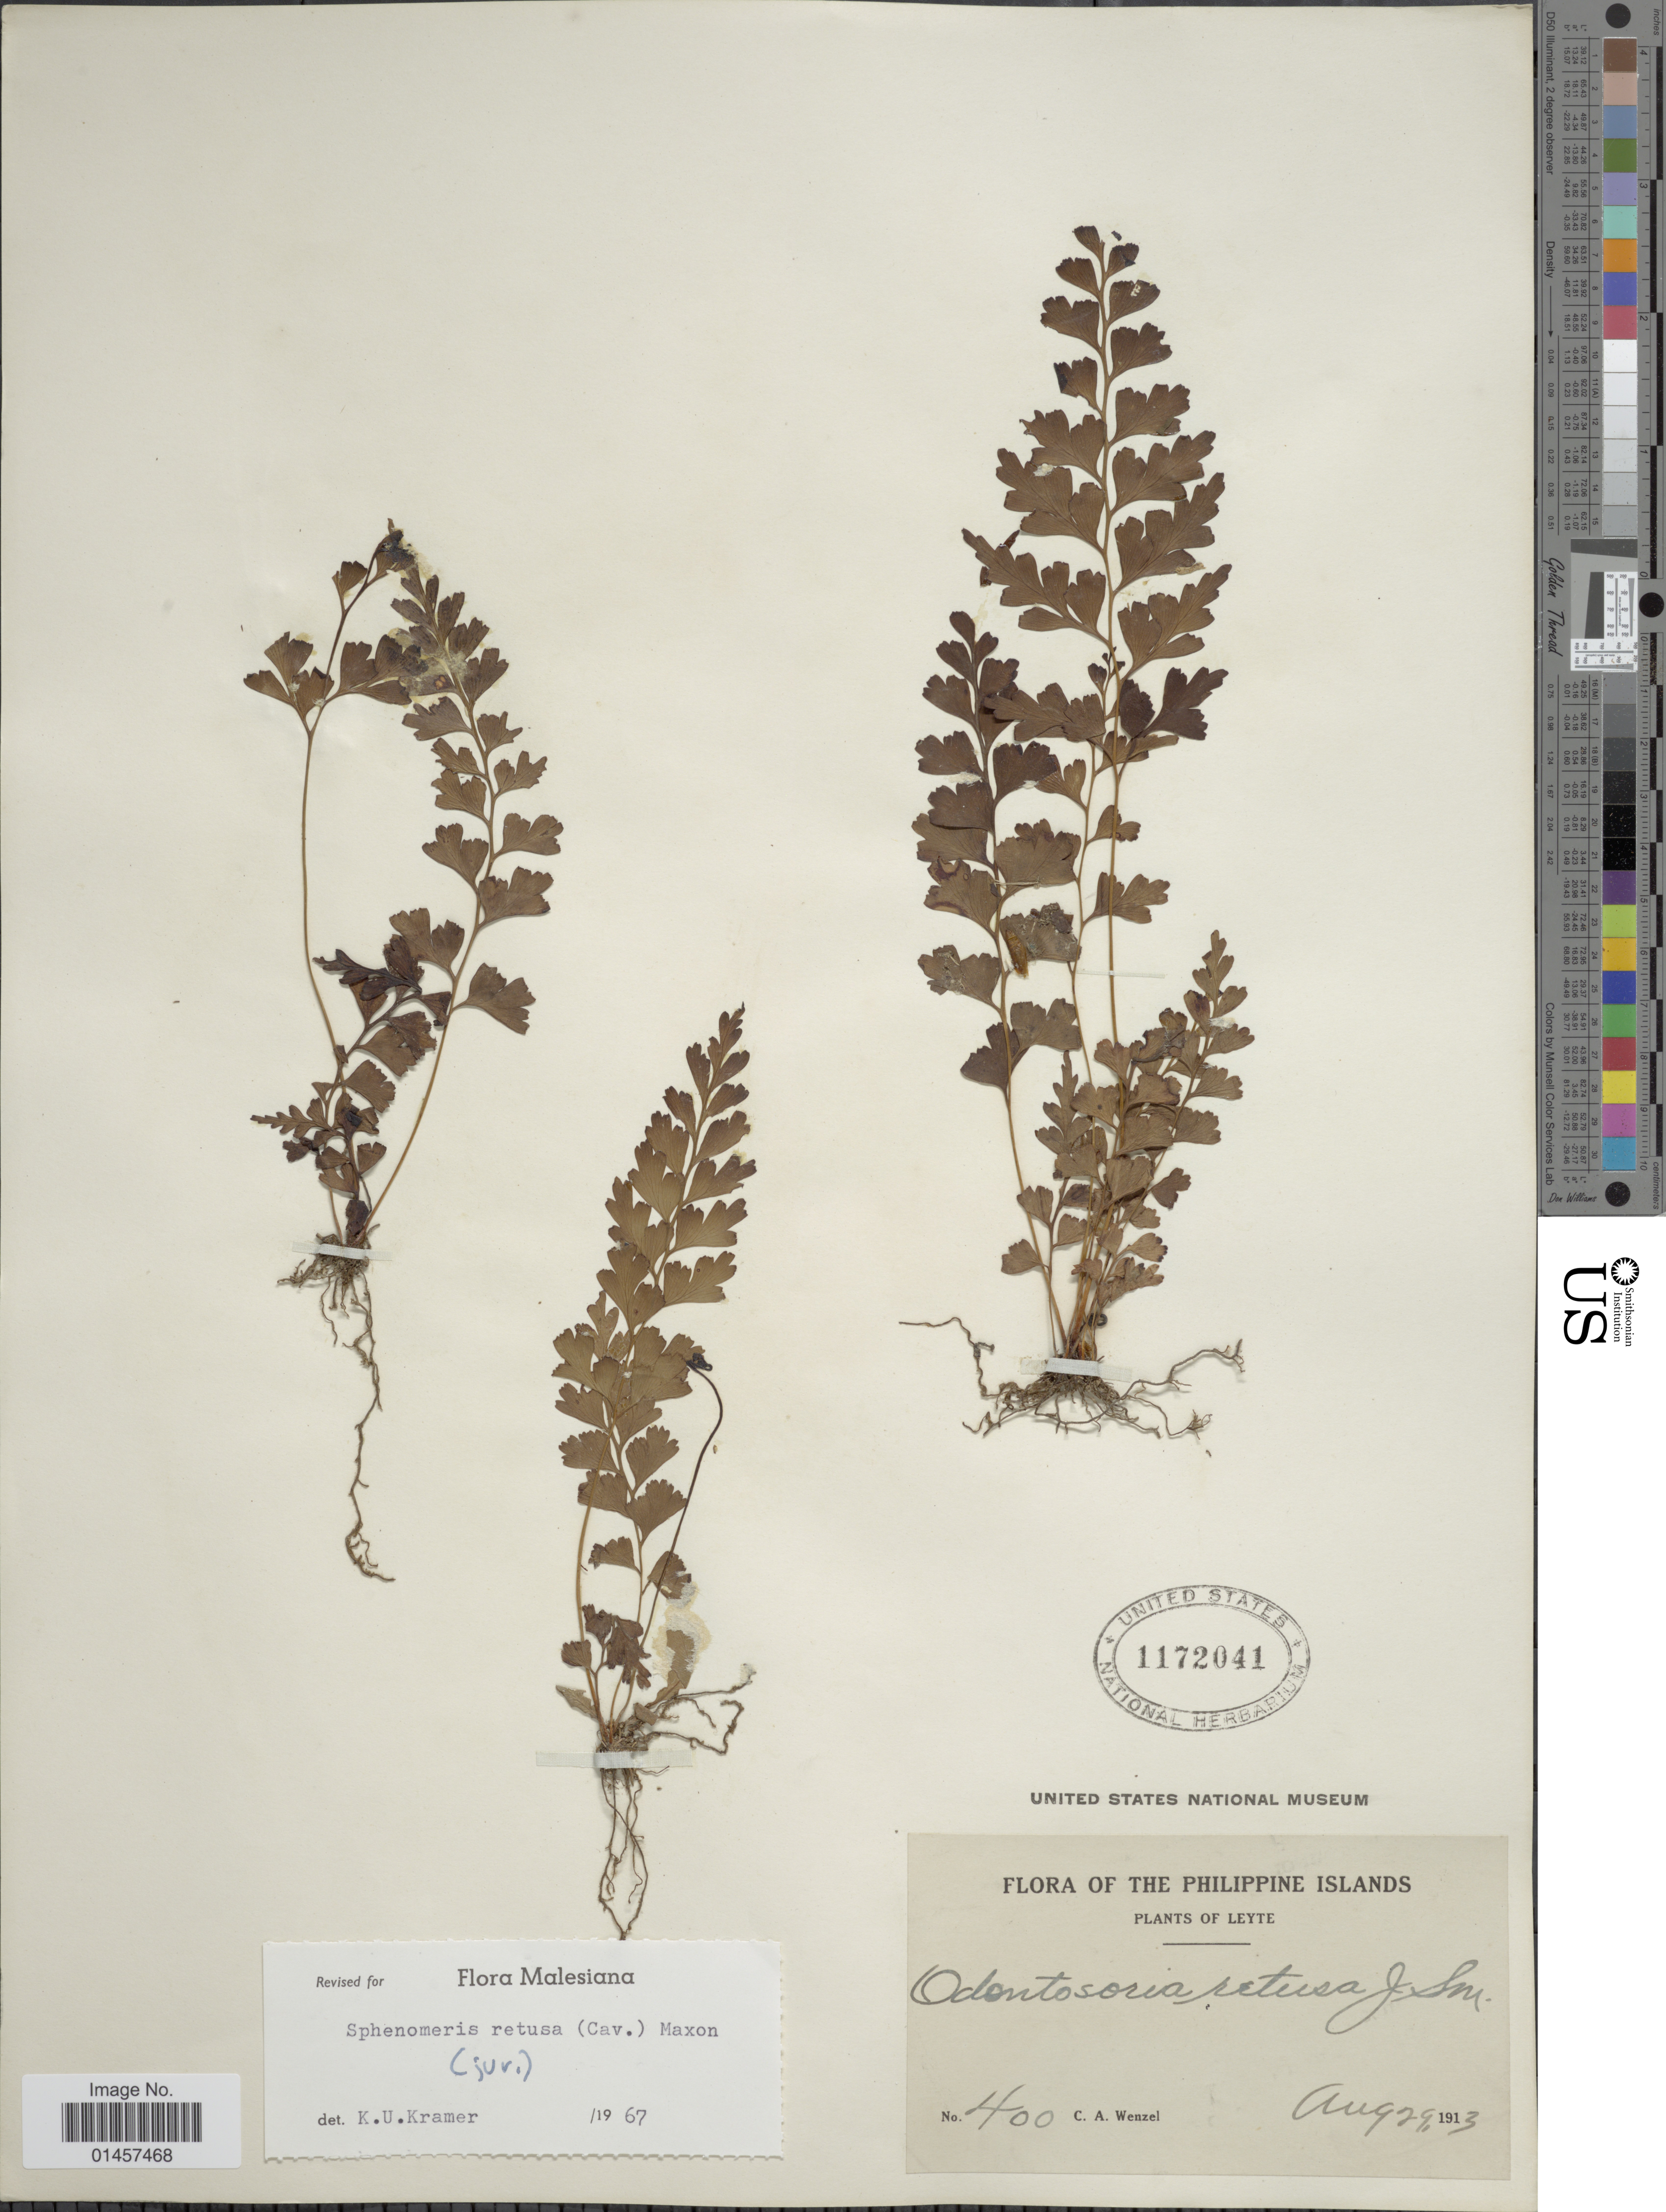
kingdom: Plantae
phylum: Tracheophyta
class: Polypodiopsida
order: Polypodiales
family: Lindsaeaceae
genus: Sphenomeris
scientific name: Sphenomeris retusa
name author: (Cav.) Maxim.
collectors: C. Wenzel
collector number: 400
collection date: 1913-08-29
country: Philippines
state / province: Eastern Visayas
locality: Philippine Islands, Leyte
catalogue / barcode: US 1172041